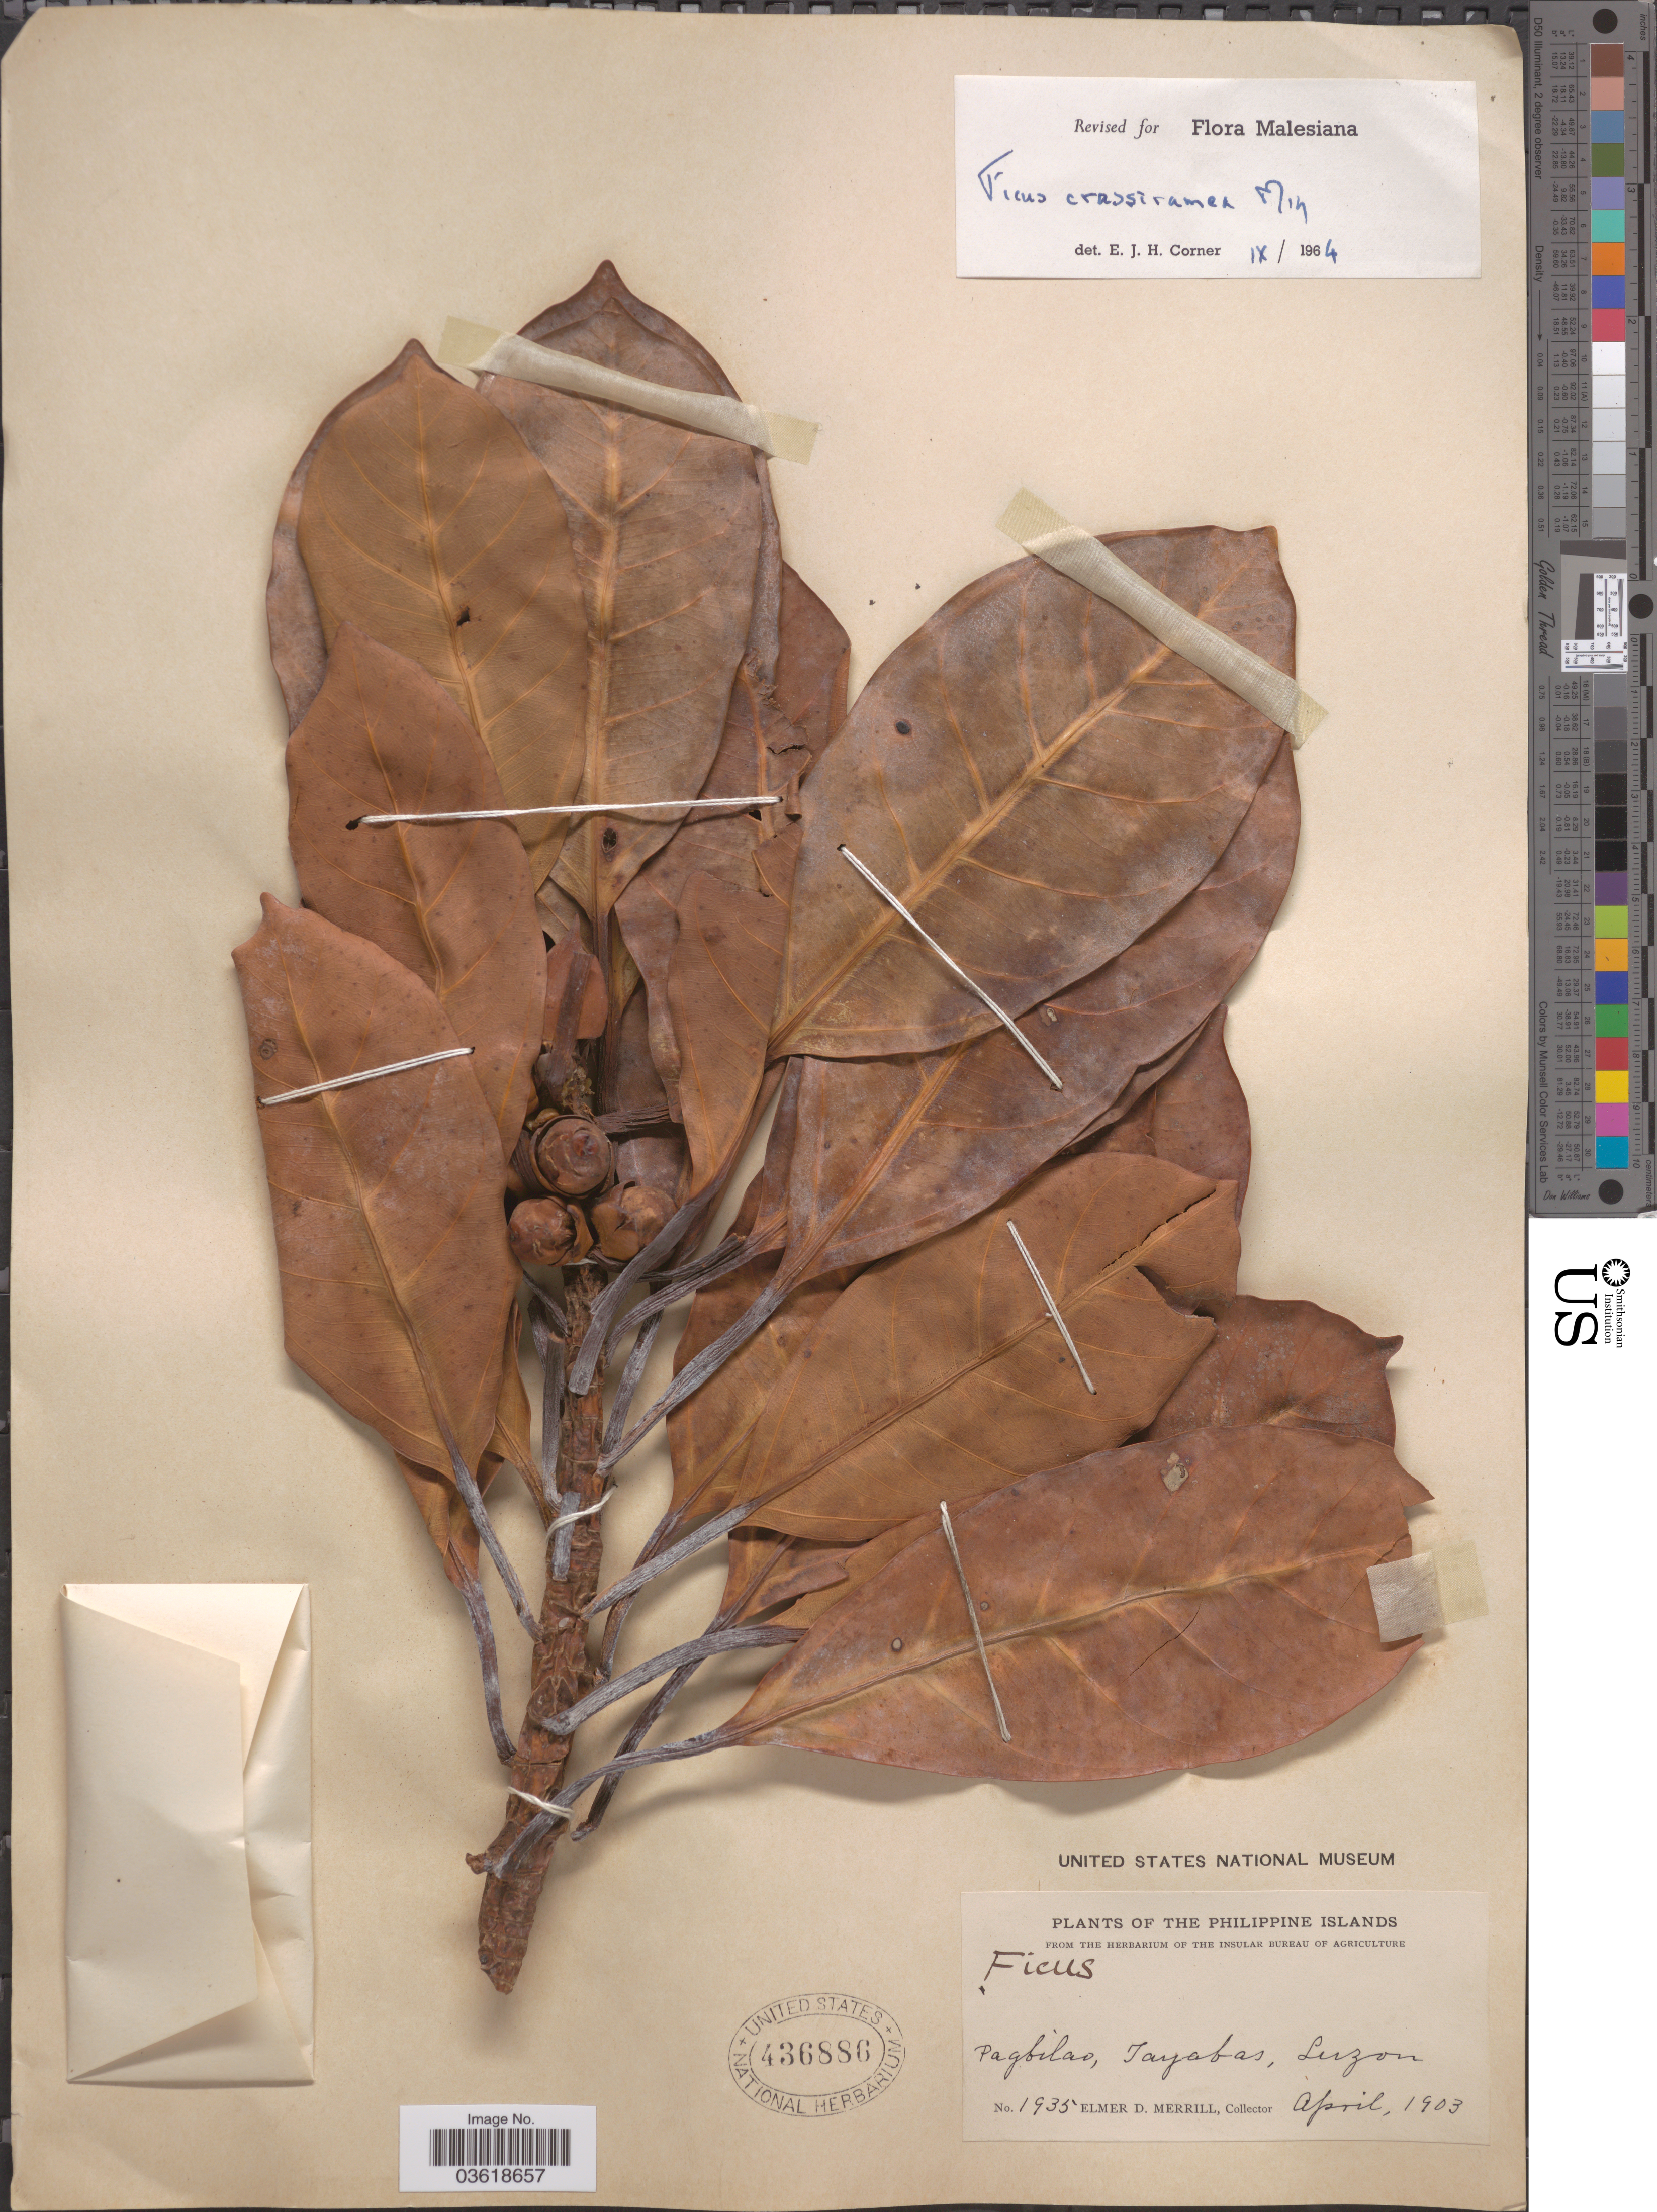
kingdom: Plantae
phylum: Tracheophyta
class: Magnoliopsida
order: Rosales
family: Moraceae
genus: Ficus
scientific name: Ficus crassiramea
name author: Miq.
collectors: E. D. Merrill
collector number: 1935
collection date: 1903-04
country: Philippines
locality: Philippine Islands. Pagbilao, Tayabas, Luzon.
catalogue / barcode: US 436886